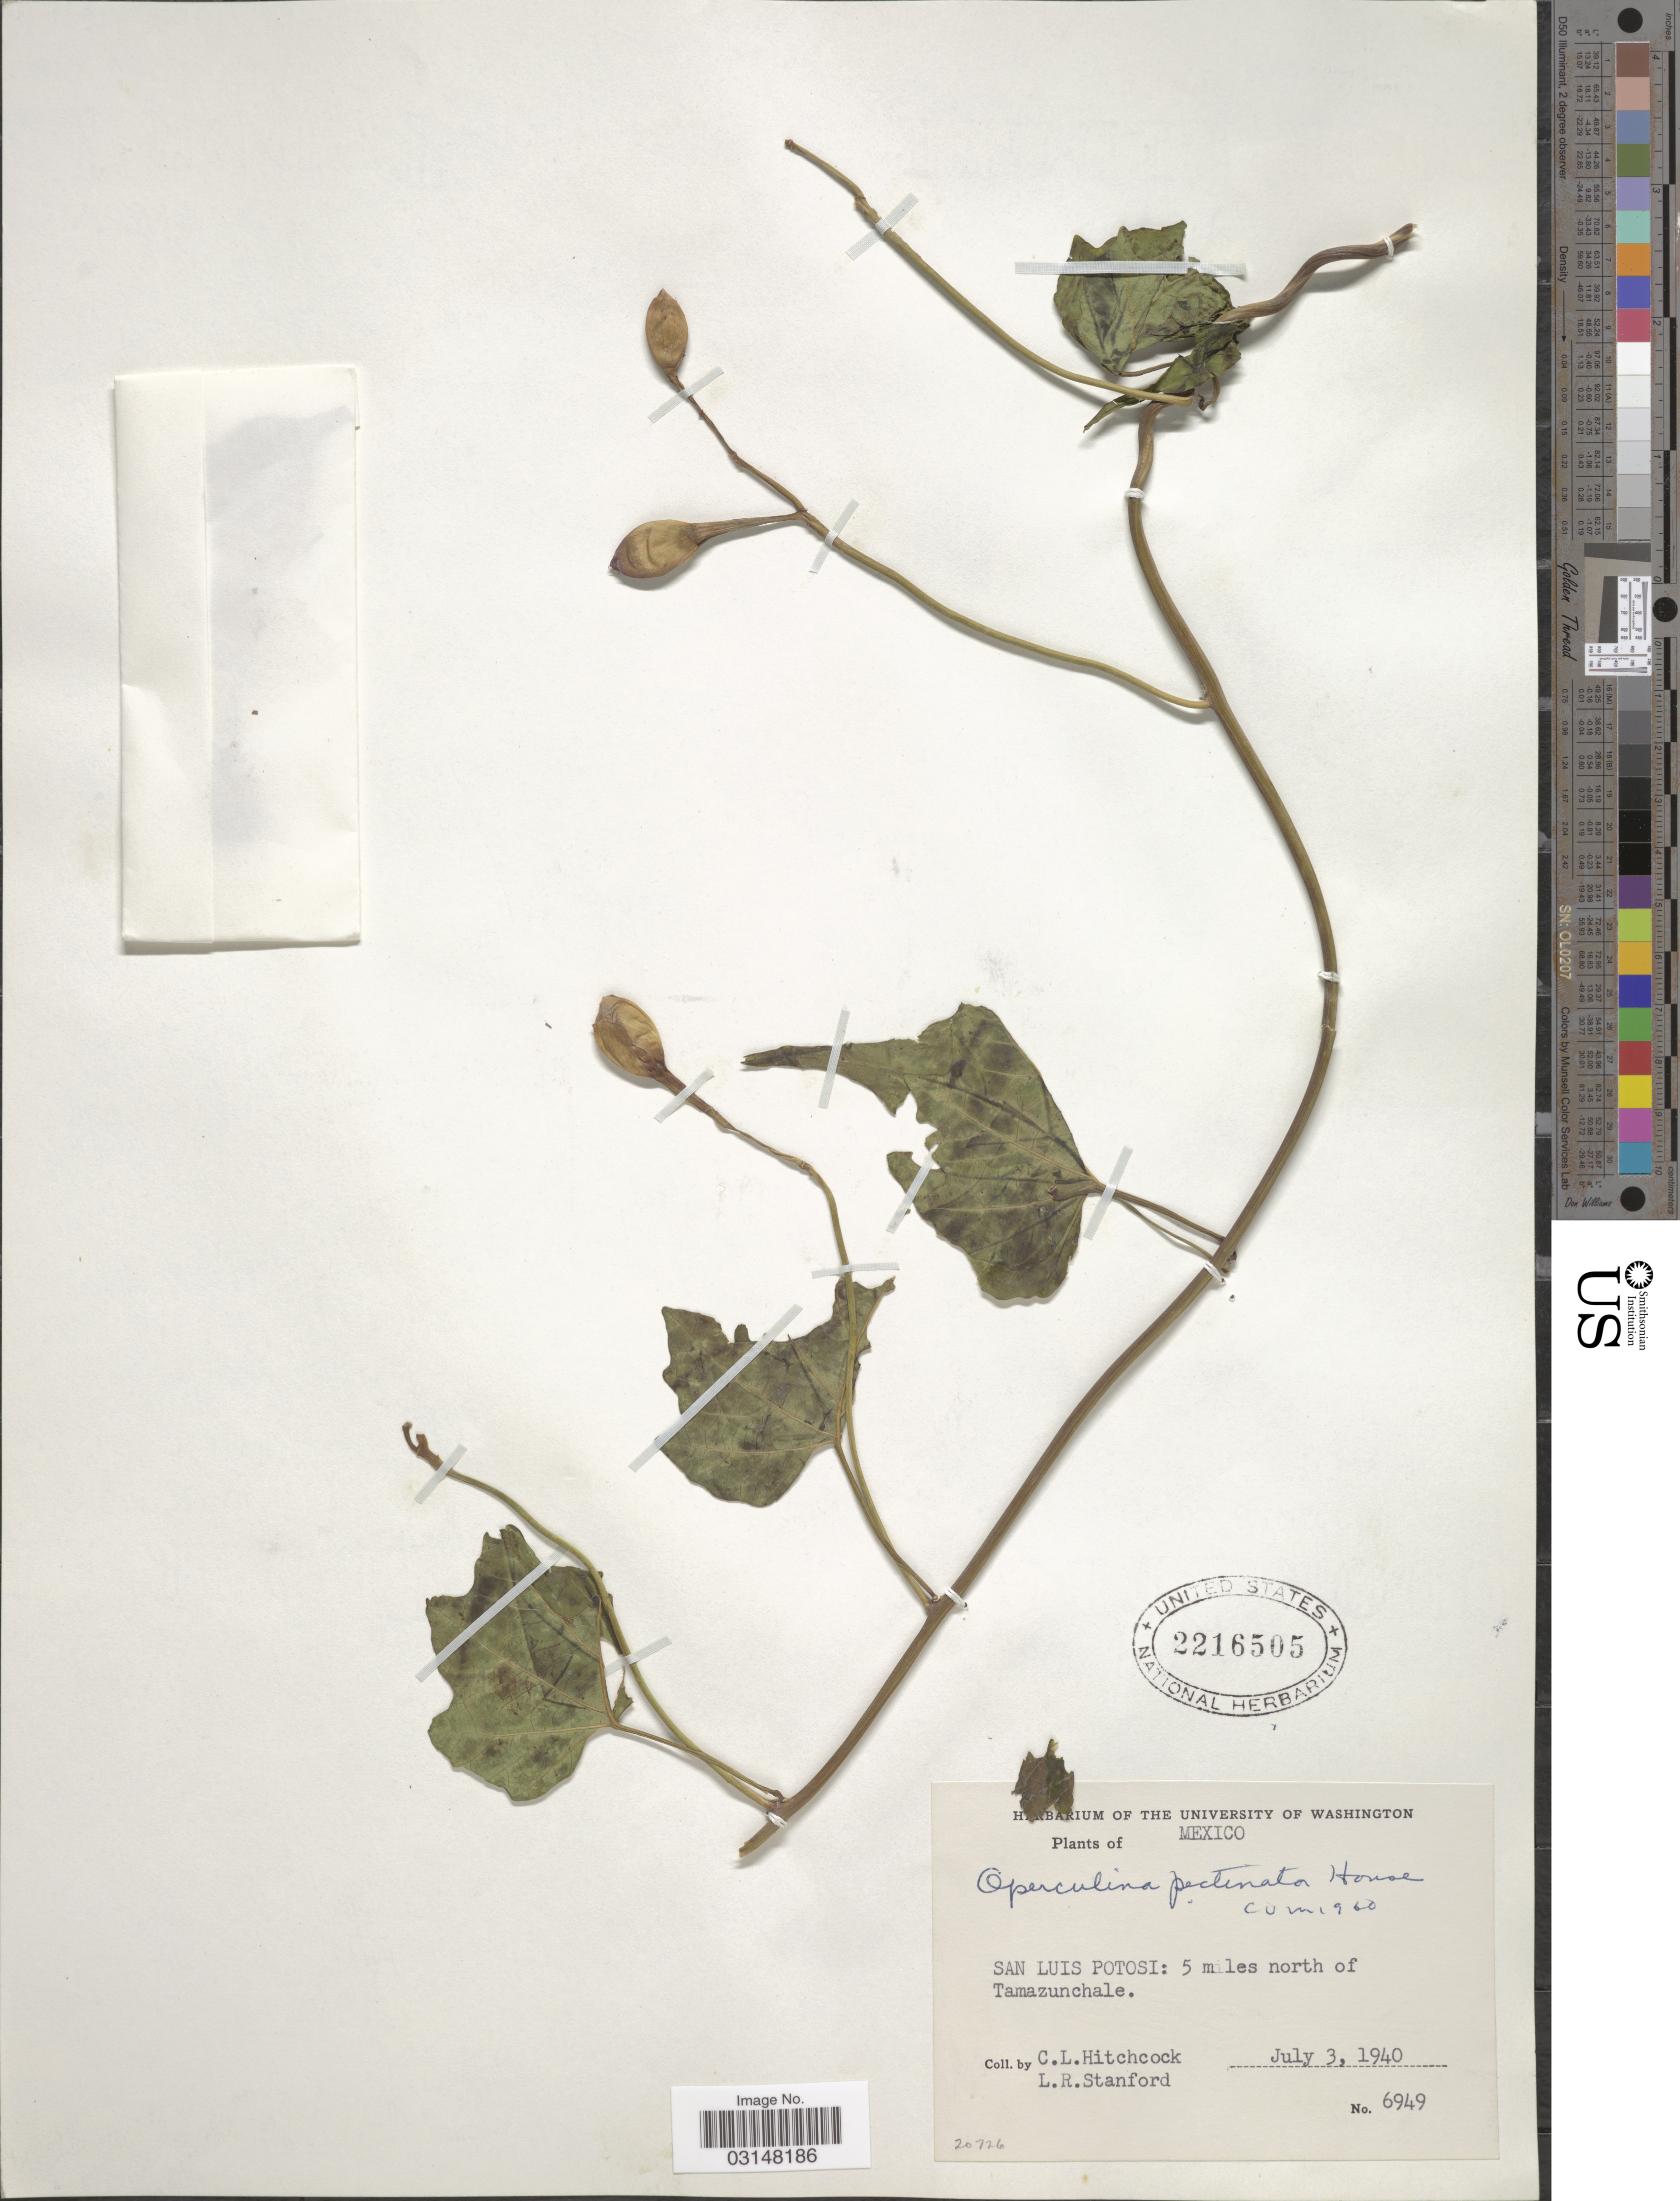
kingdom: Plantae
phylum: Tracheophyta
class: Magnoliopsida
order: Solanales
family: Convolvulaceae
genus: Operculina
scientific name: Operculina pectinata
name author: House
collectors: C. L. Hitchcock & L. R. Stanford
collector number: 6949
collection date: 1940-07-03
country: Mexico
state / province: San Luis Potosí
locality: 5 miles north of Tamazunchale.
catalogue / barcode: US 2216505